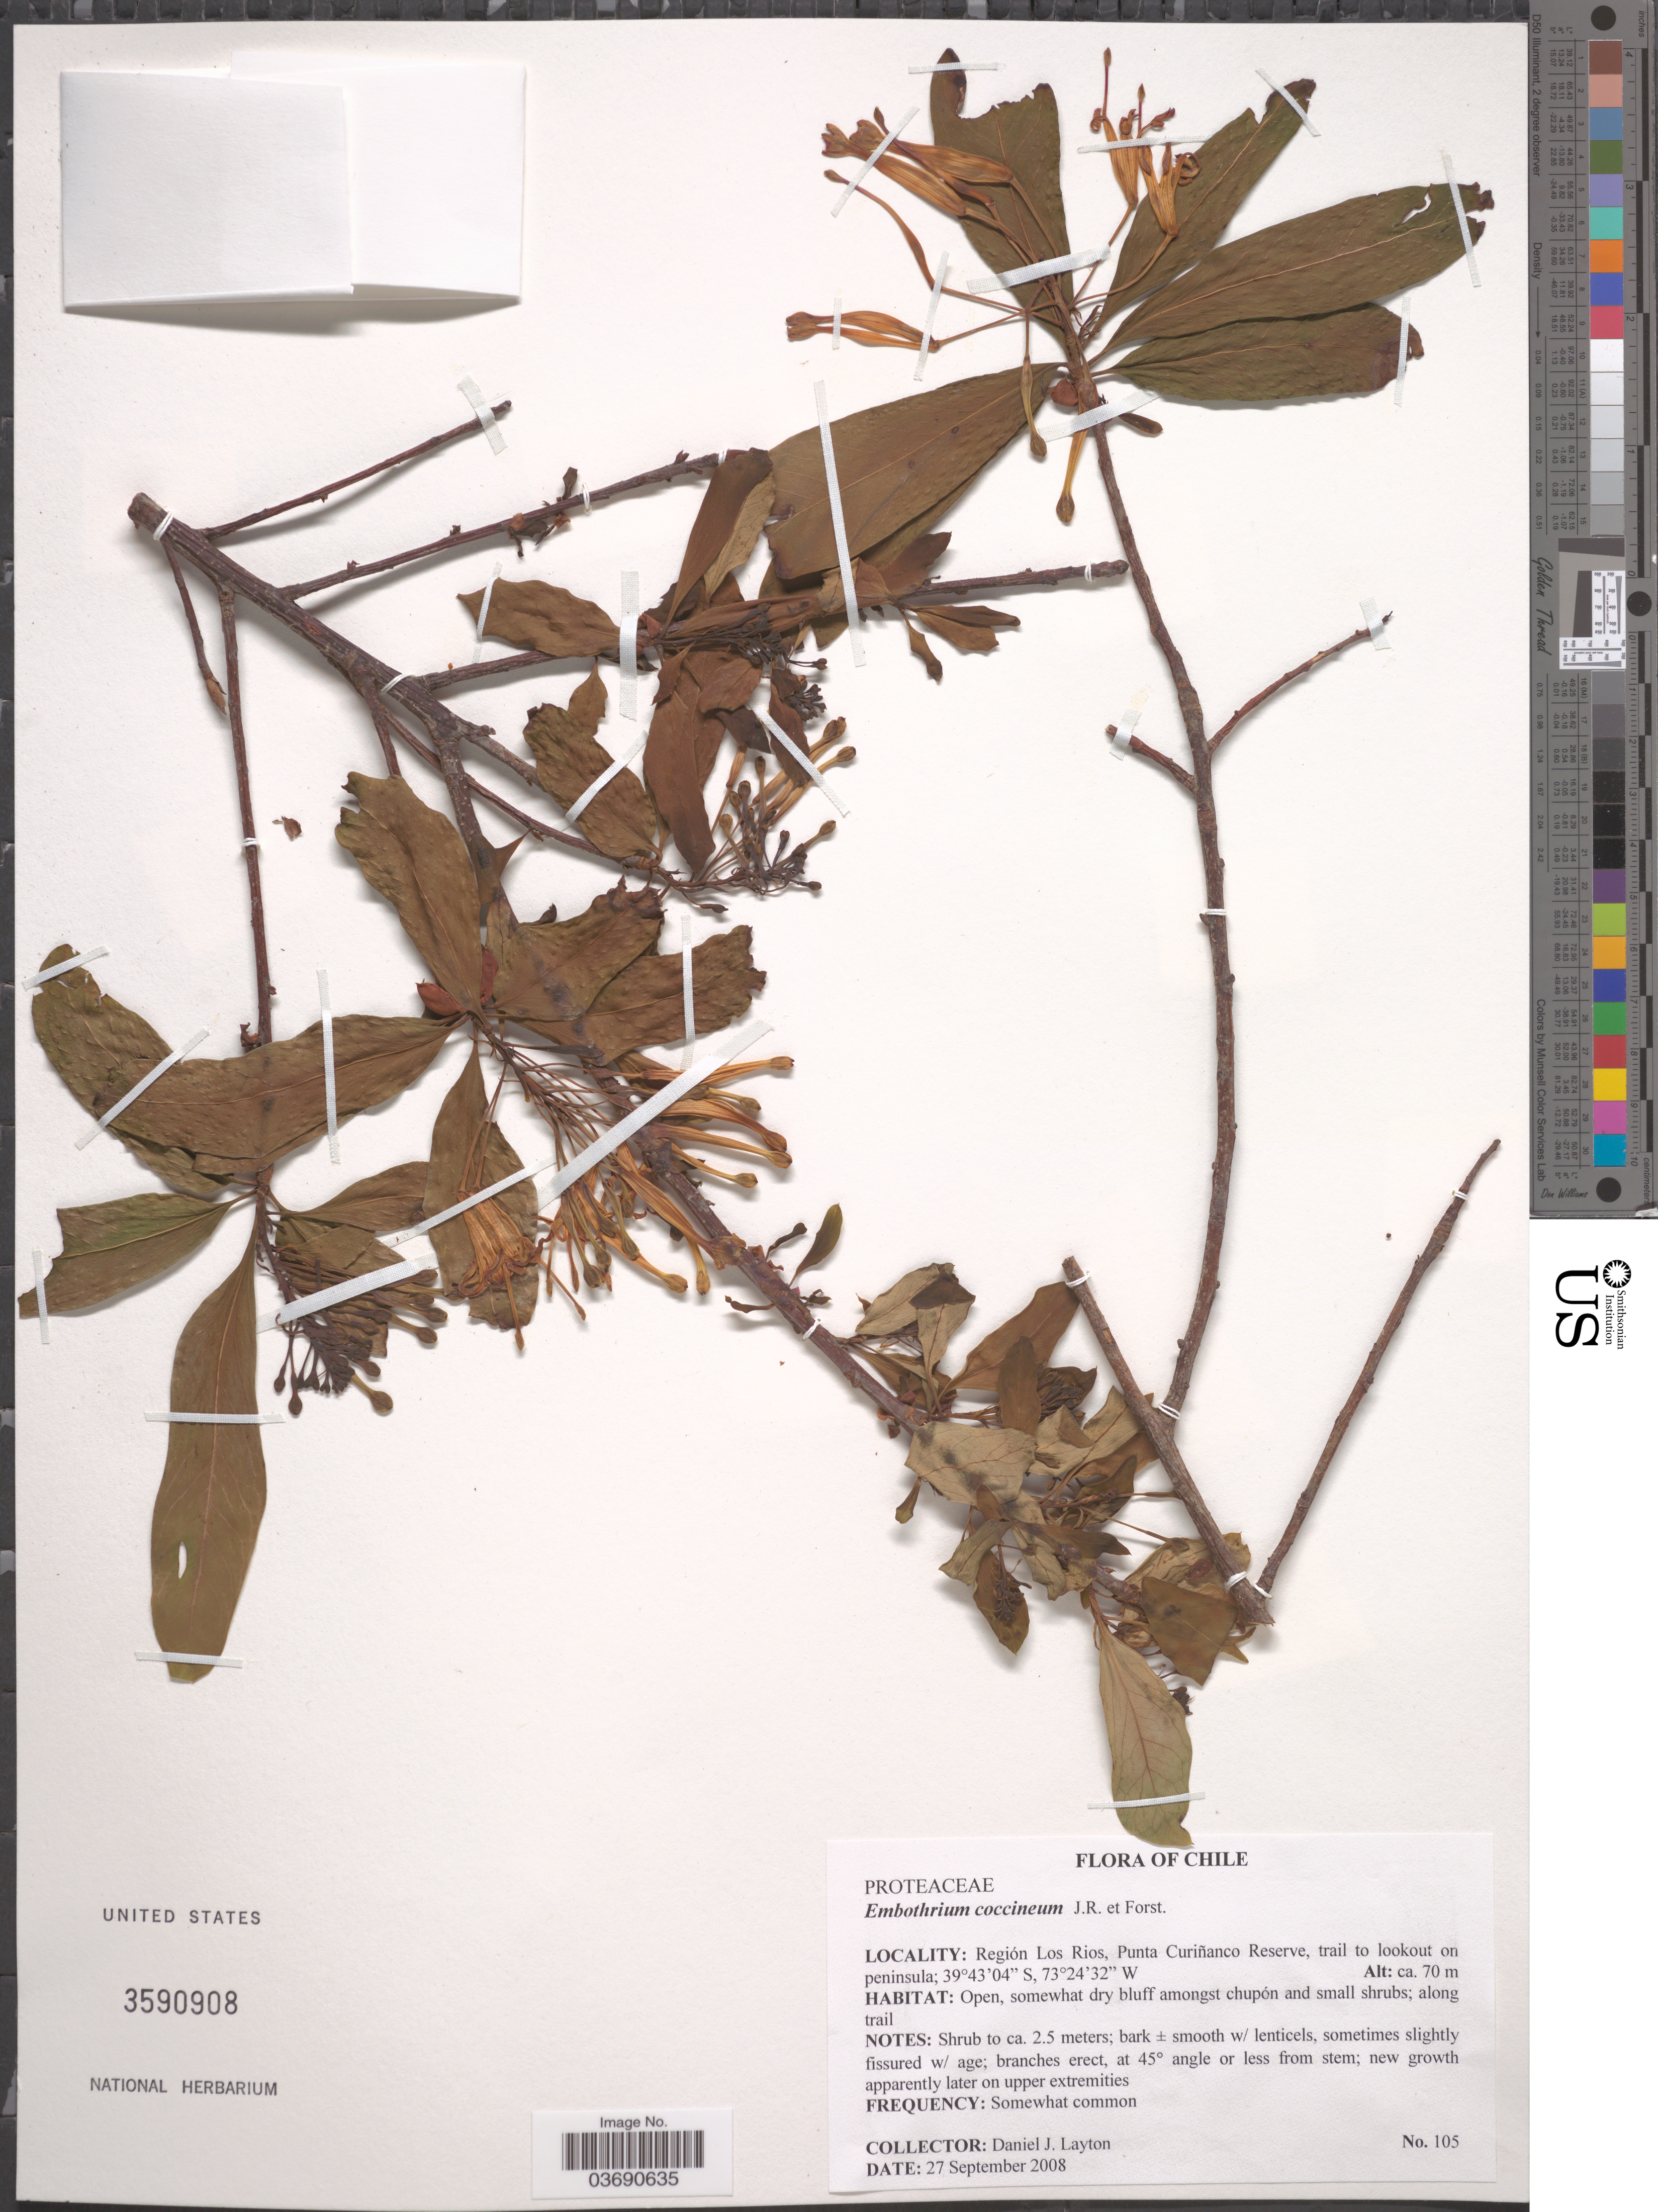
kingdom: Plantae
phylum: Tracheophyta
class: Magnoliopsida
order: Proteales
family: Proteaceae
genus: Embothrium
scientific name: Embothrium coccineum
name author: J.R. Forst. & G. Forst.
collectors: D. J. Layton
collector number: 105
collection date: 2008-09-27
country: Chile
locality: Región Los Rios, Punta Curiñanco Reserve, trail to lookout on peninsula.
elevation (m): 70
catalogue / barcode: US 3590908